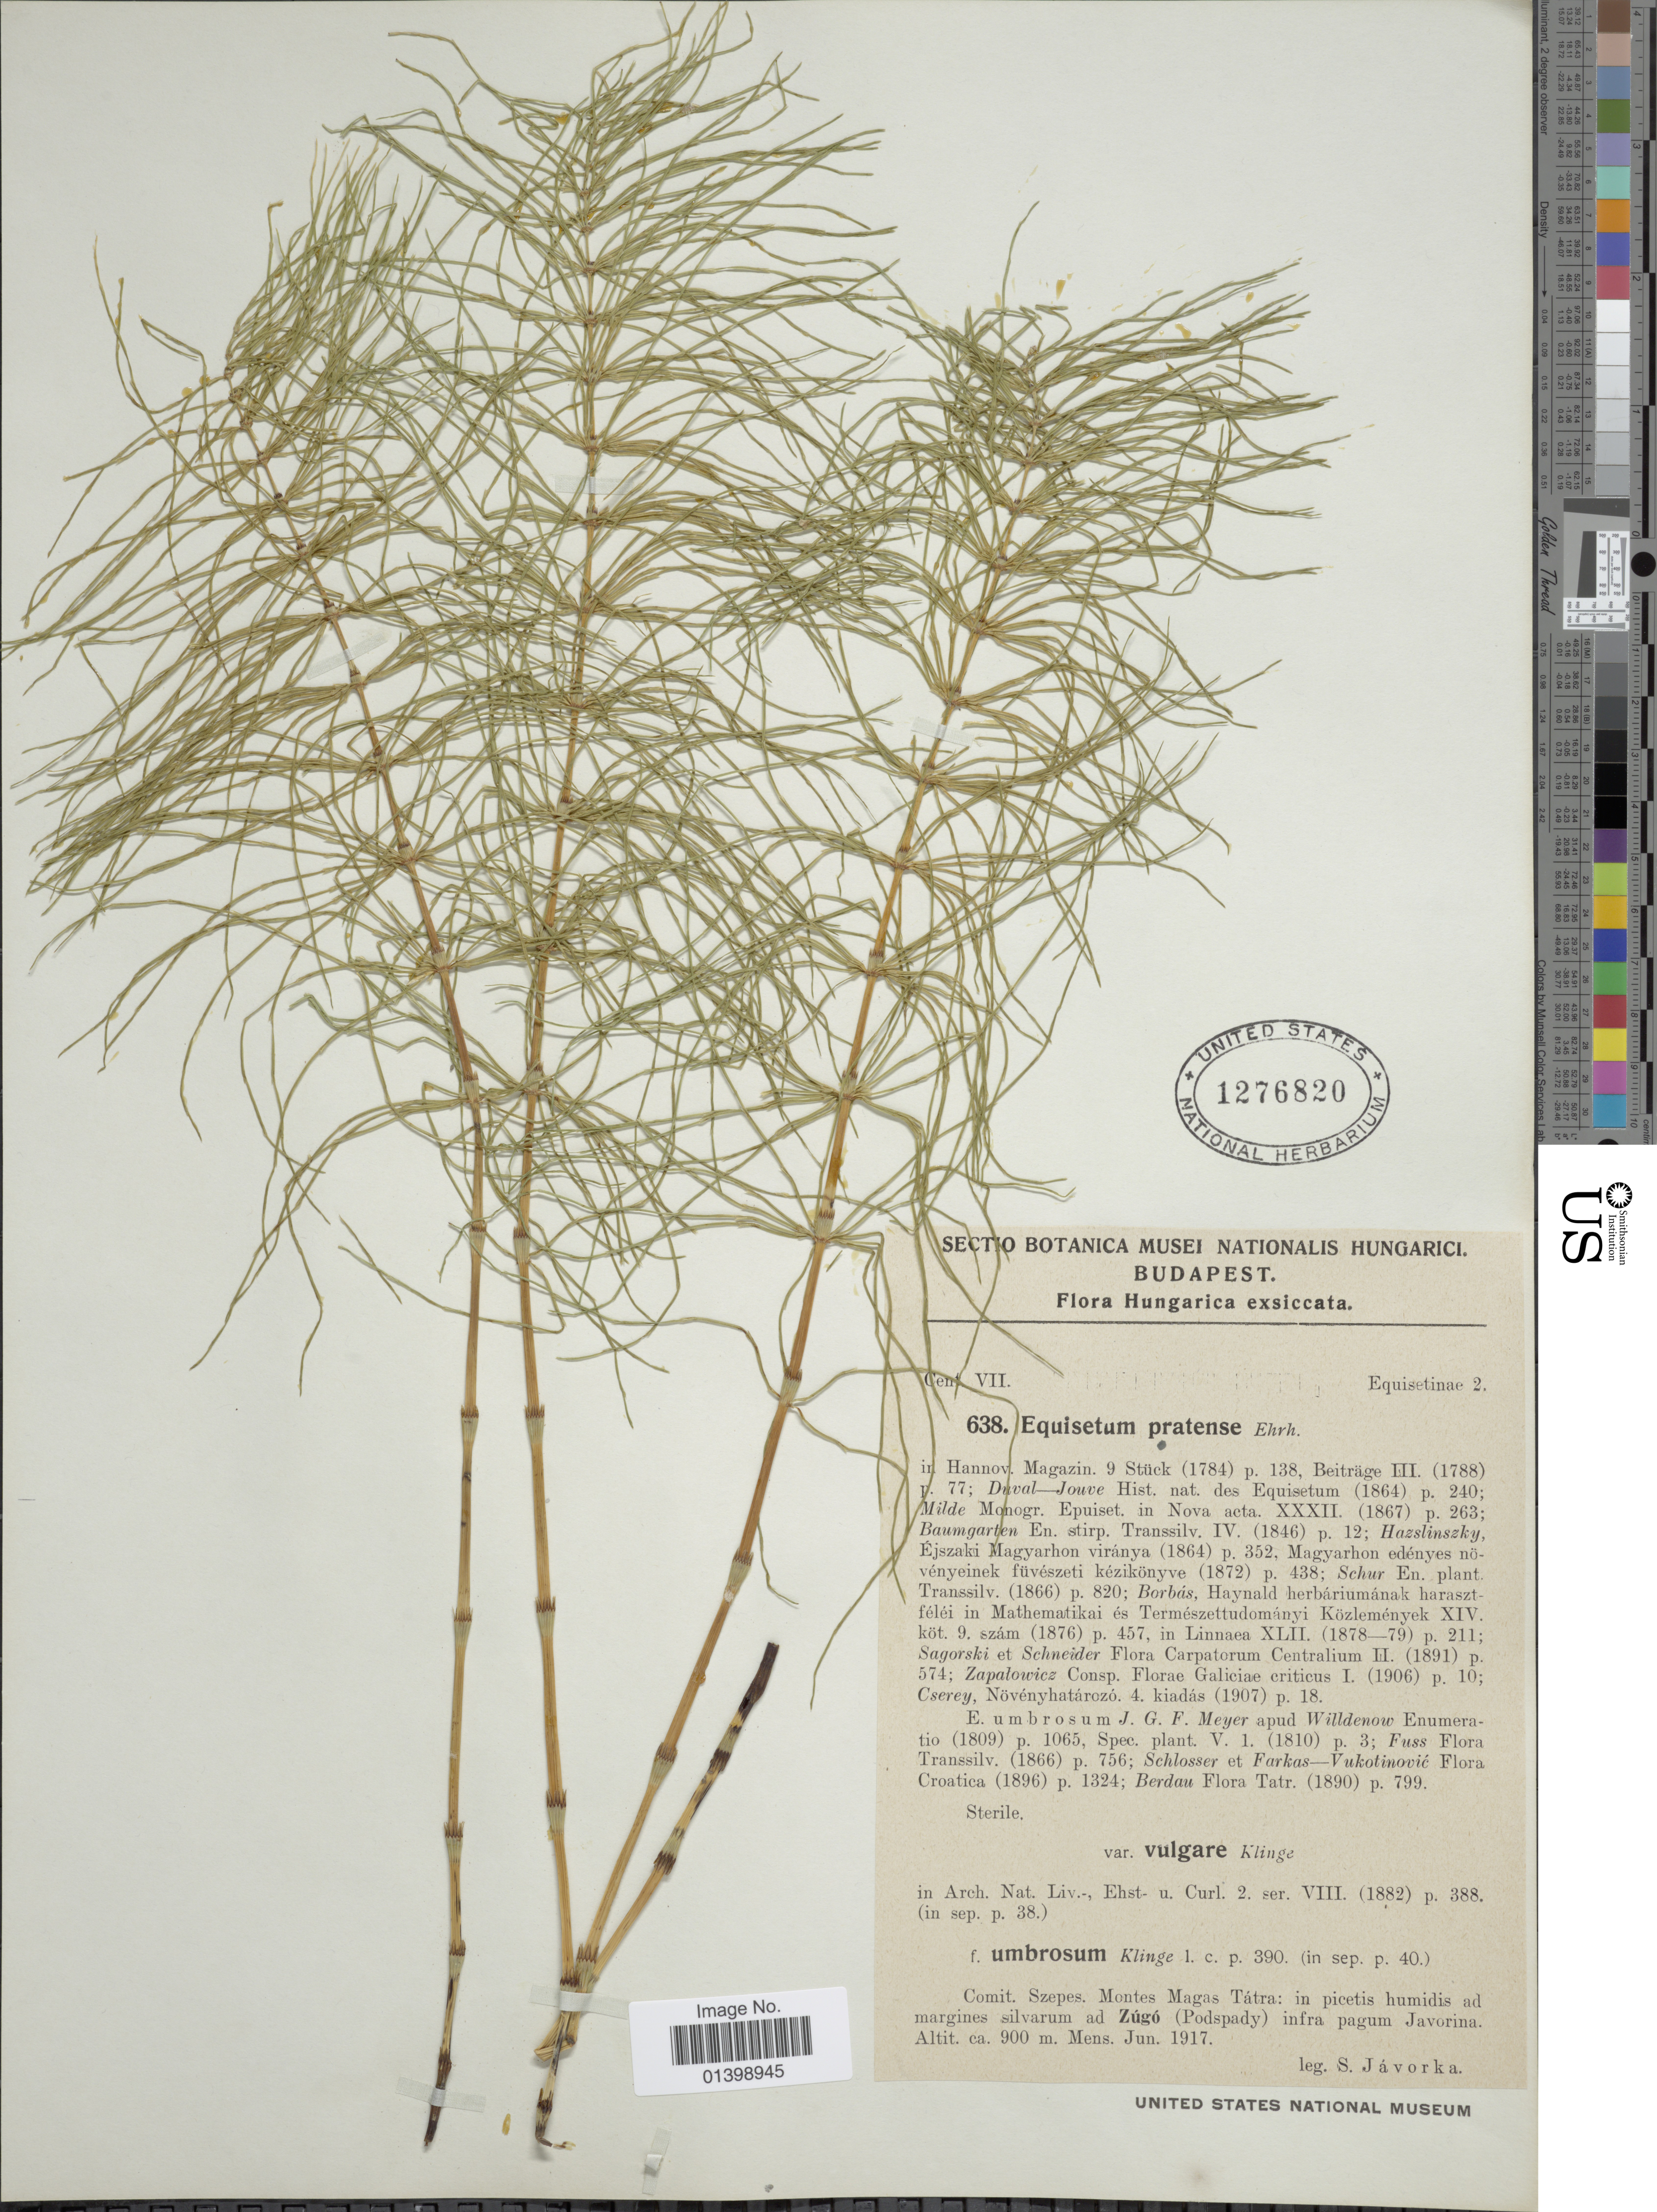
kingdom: Plantae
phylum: Tracheophyta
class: Polypodiopsida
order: Equisetales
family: Equisetaceae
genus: Equisetum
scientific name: Equisetum pratense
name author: Ehrh.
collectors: S. Javorka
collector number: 638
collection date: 1917-06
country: Hungary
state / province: Budapest, Capital District of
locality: Comit. Szepes. Montes Magas Tátra: in pictis humidis ad margines silvarum ad Zúgo (Podspady) infra pagum Javorina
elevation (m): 900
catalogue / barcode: US 1276820